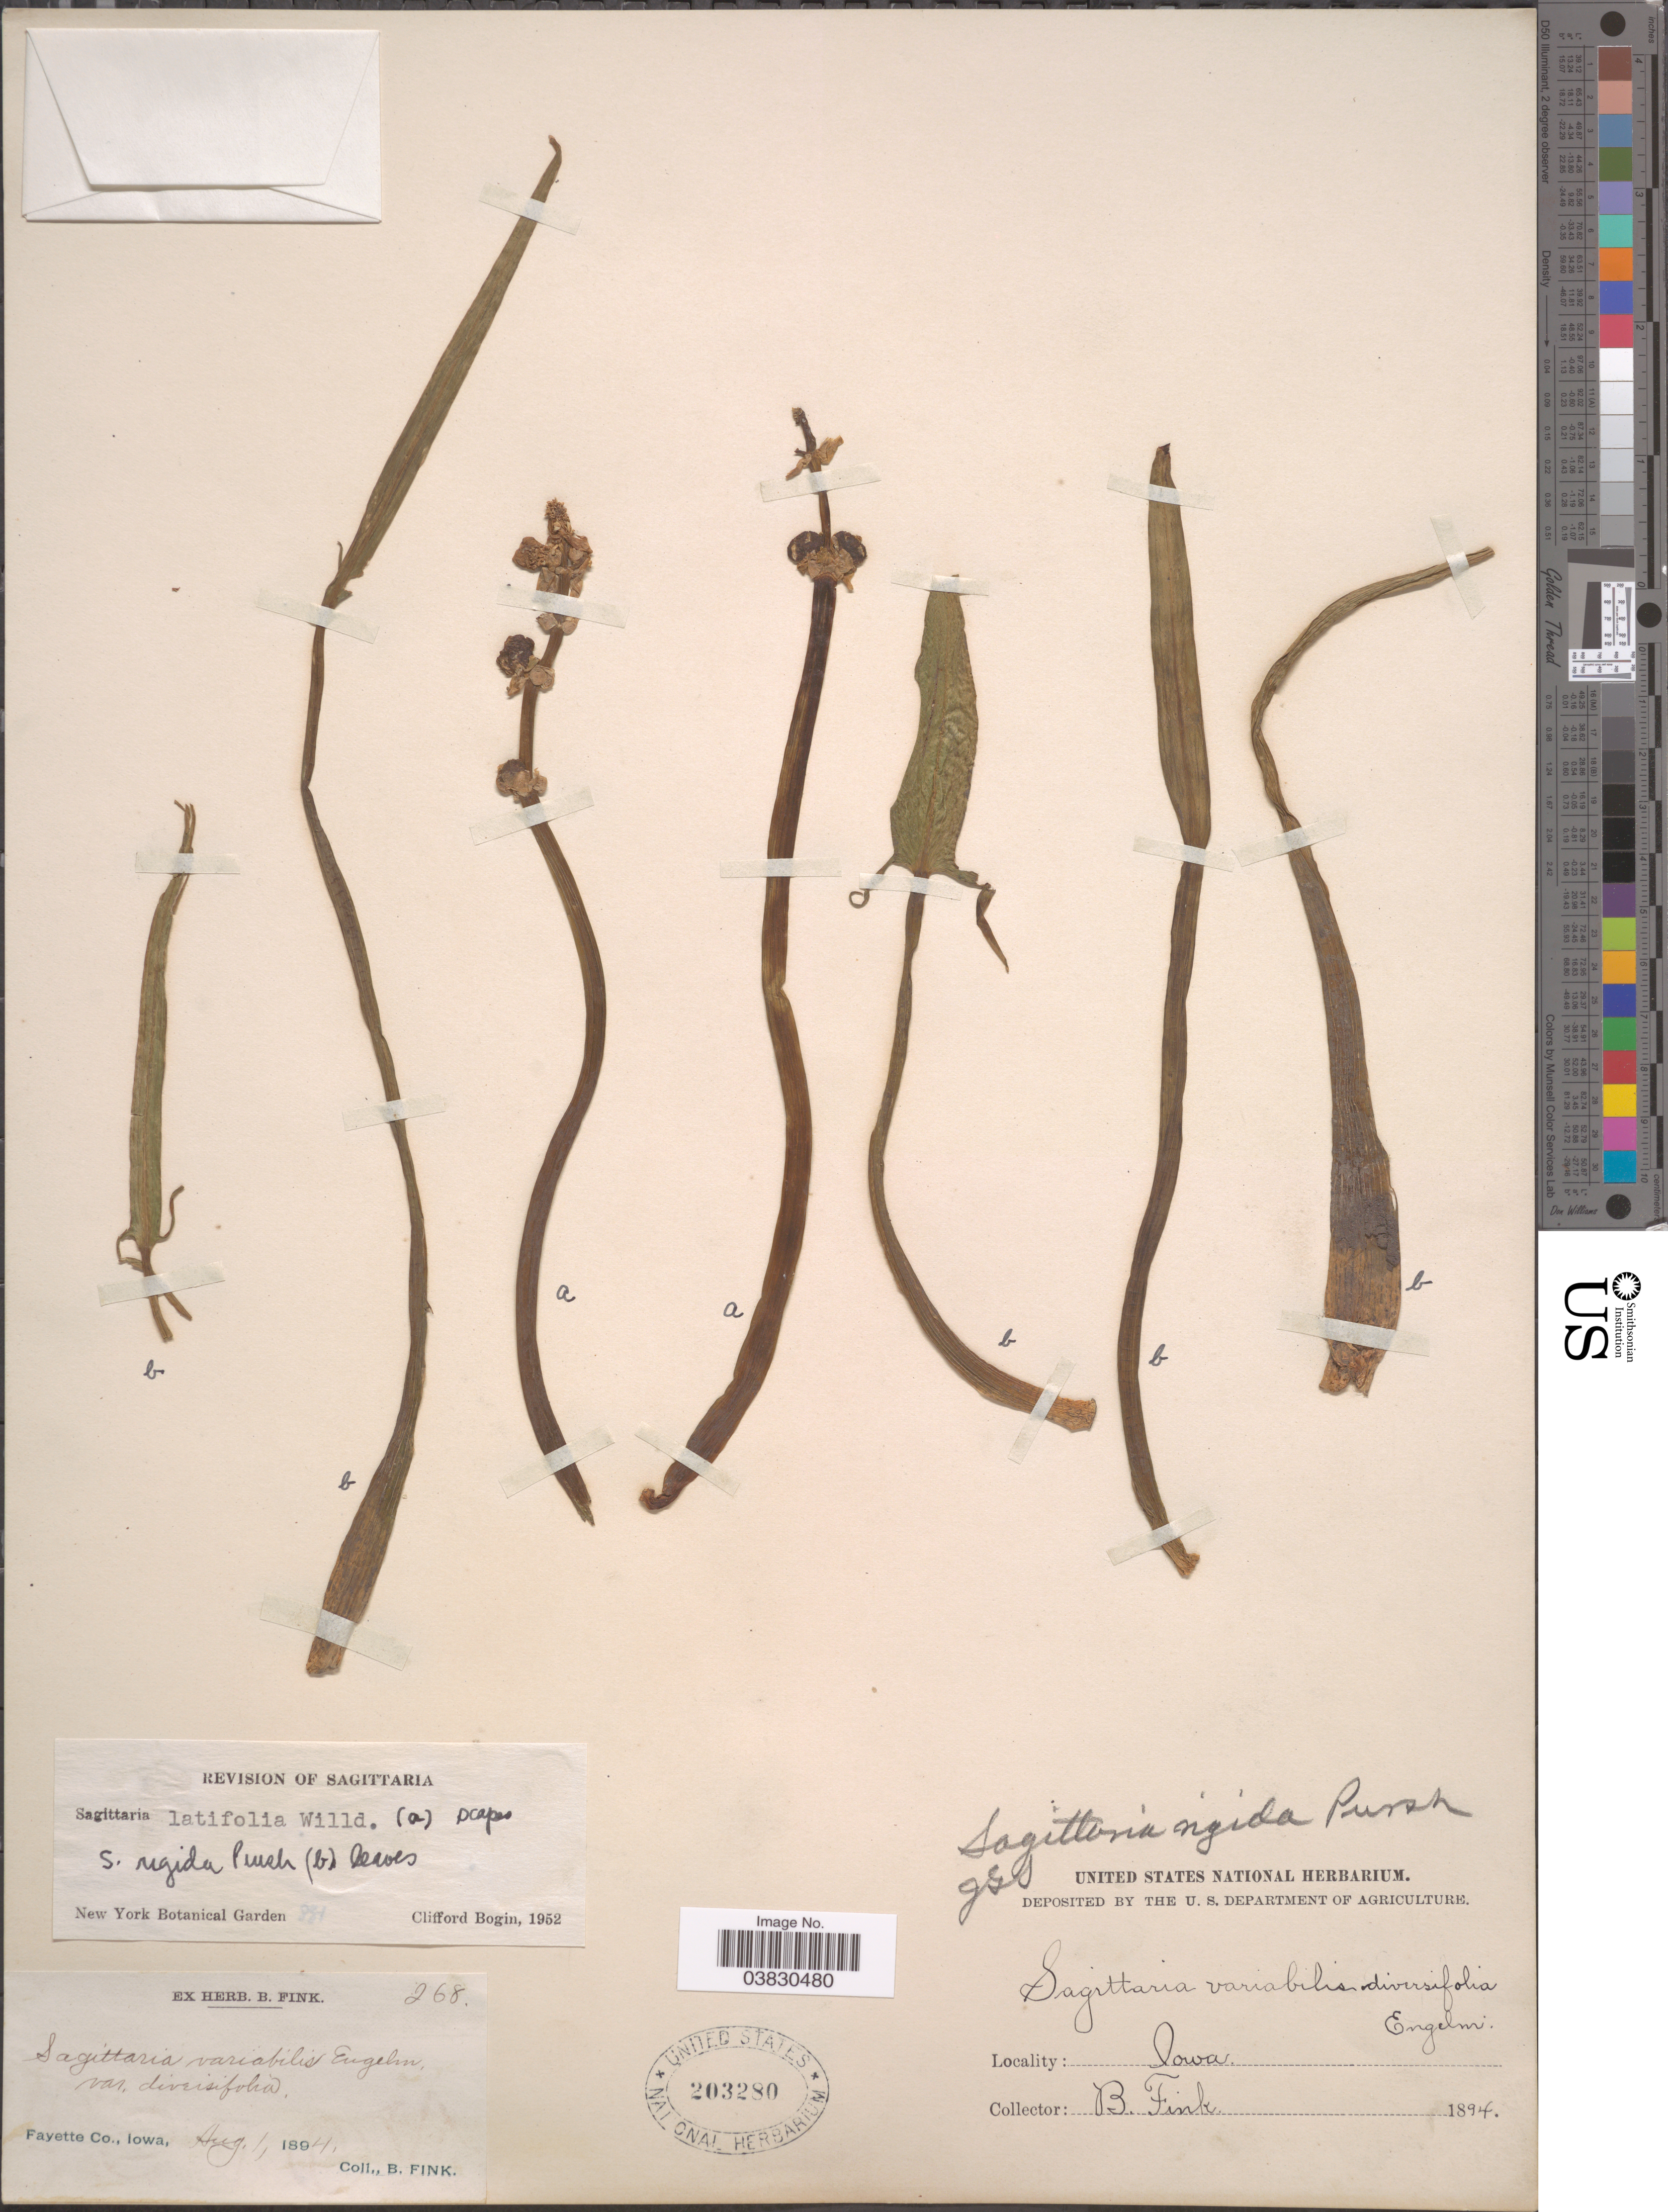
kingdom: Plantae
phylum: Tracheophyta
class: Liliopsida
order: Alismatales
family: Alismataceae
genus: Sagittaria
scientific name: Sagittaria latifolia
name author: Willd.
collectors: B. Fink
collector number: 268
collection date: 1894-08-01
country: United States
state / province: Iowa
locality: Fayette Co.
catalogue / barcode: US 203280